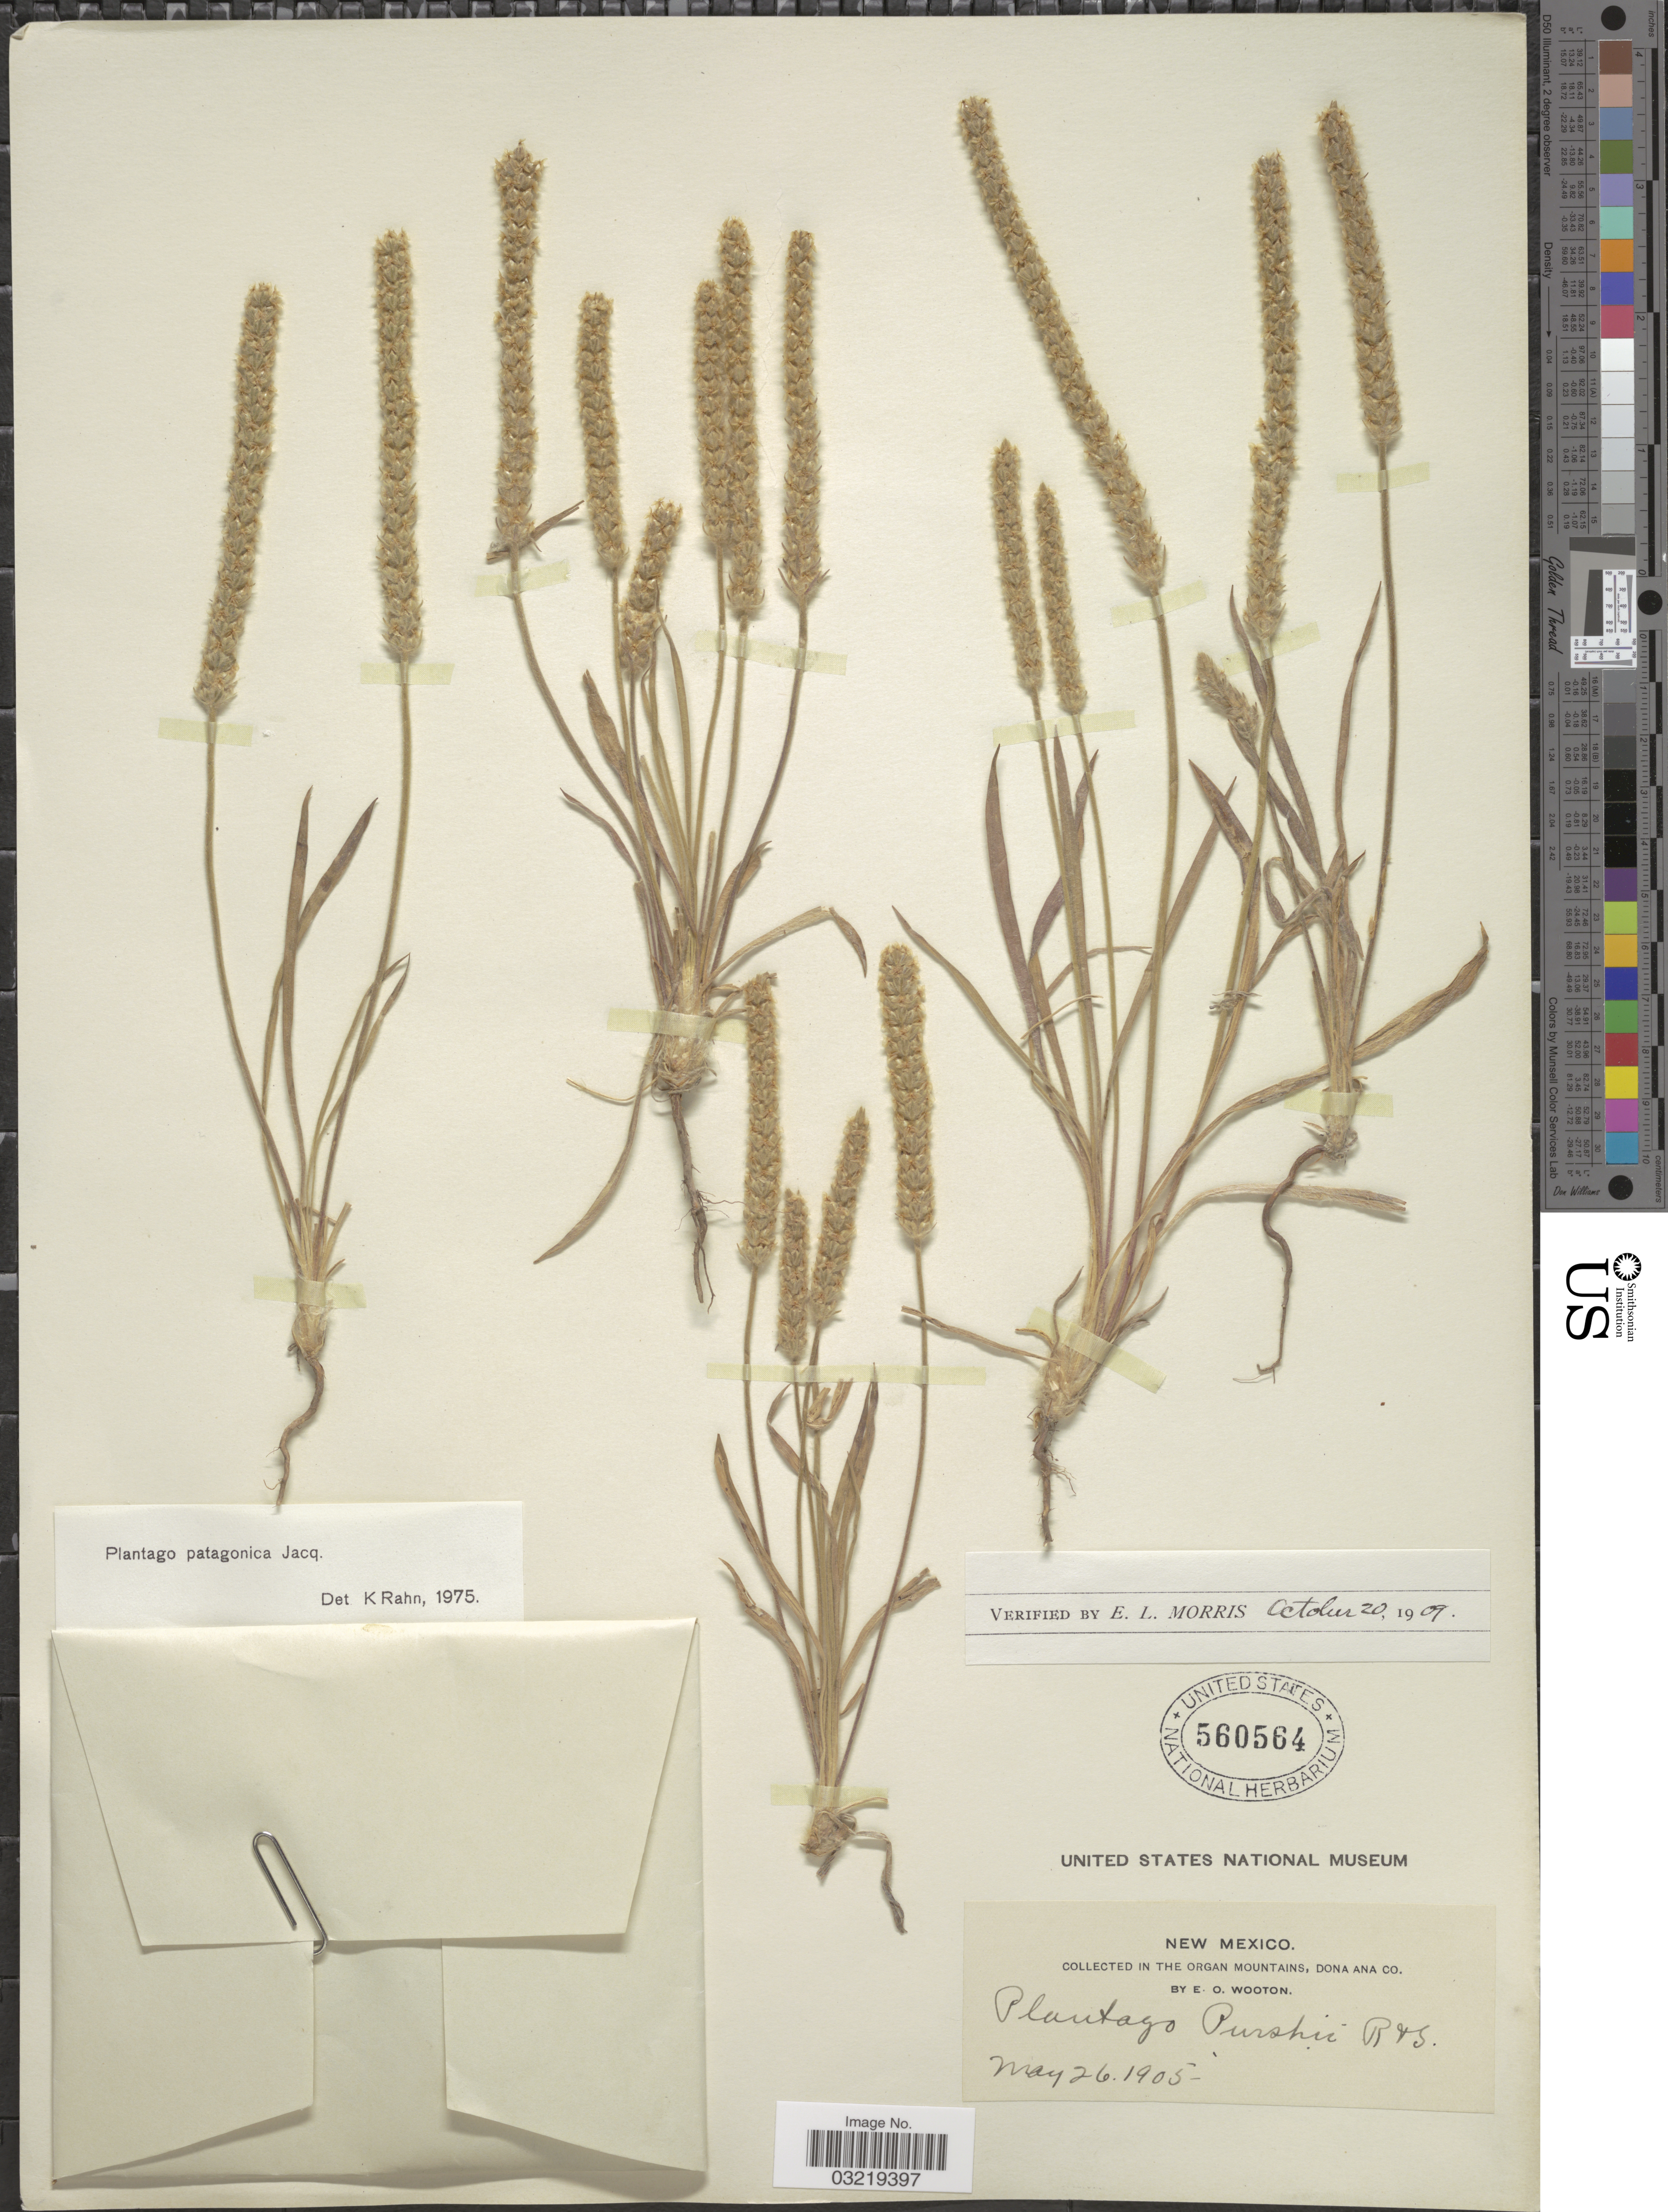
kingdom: Plantae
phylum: Tracheophyta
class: Magnoliopsida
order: Lamiales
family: Plantaginaceae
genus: Plantago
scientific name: Plantago patagonica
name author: Jacq.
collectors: E. O. Wooton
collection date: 1905-05-26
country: United States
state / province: New Mexico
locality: In the Organ Mountains, Dona Ana Co.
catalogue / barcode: US 560564